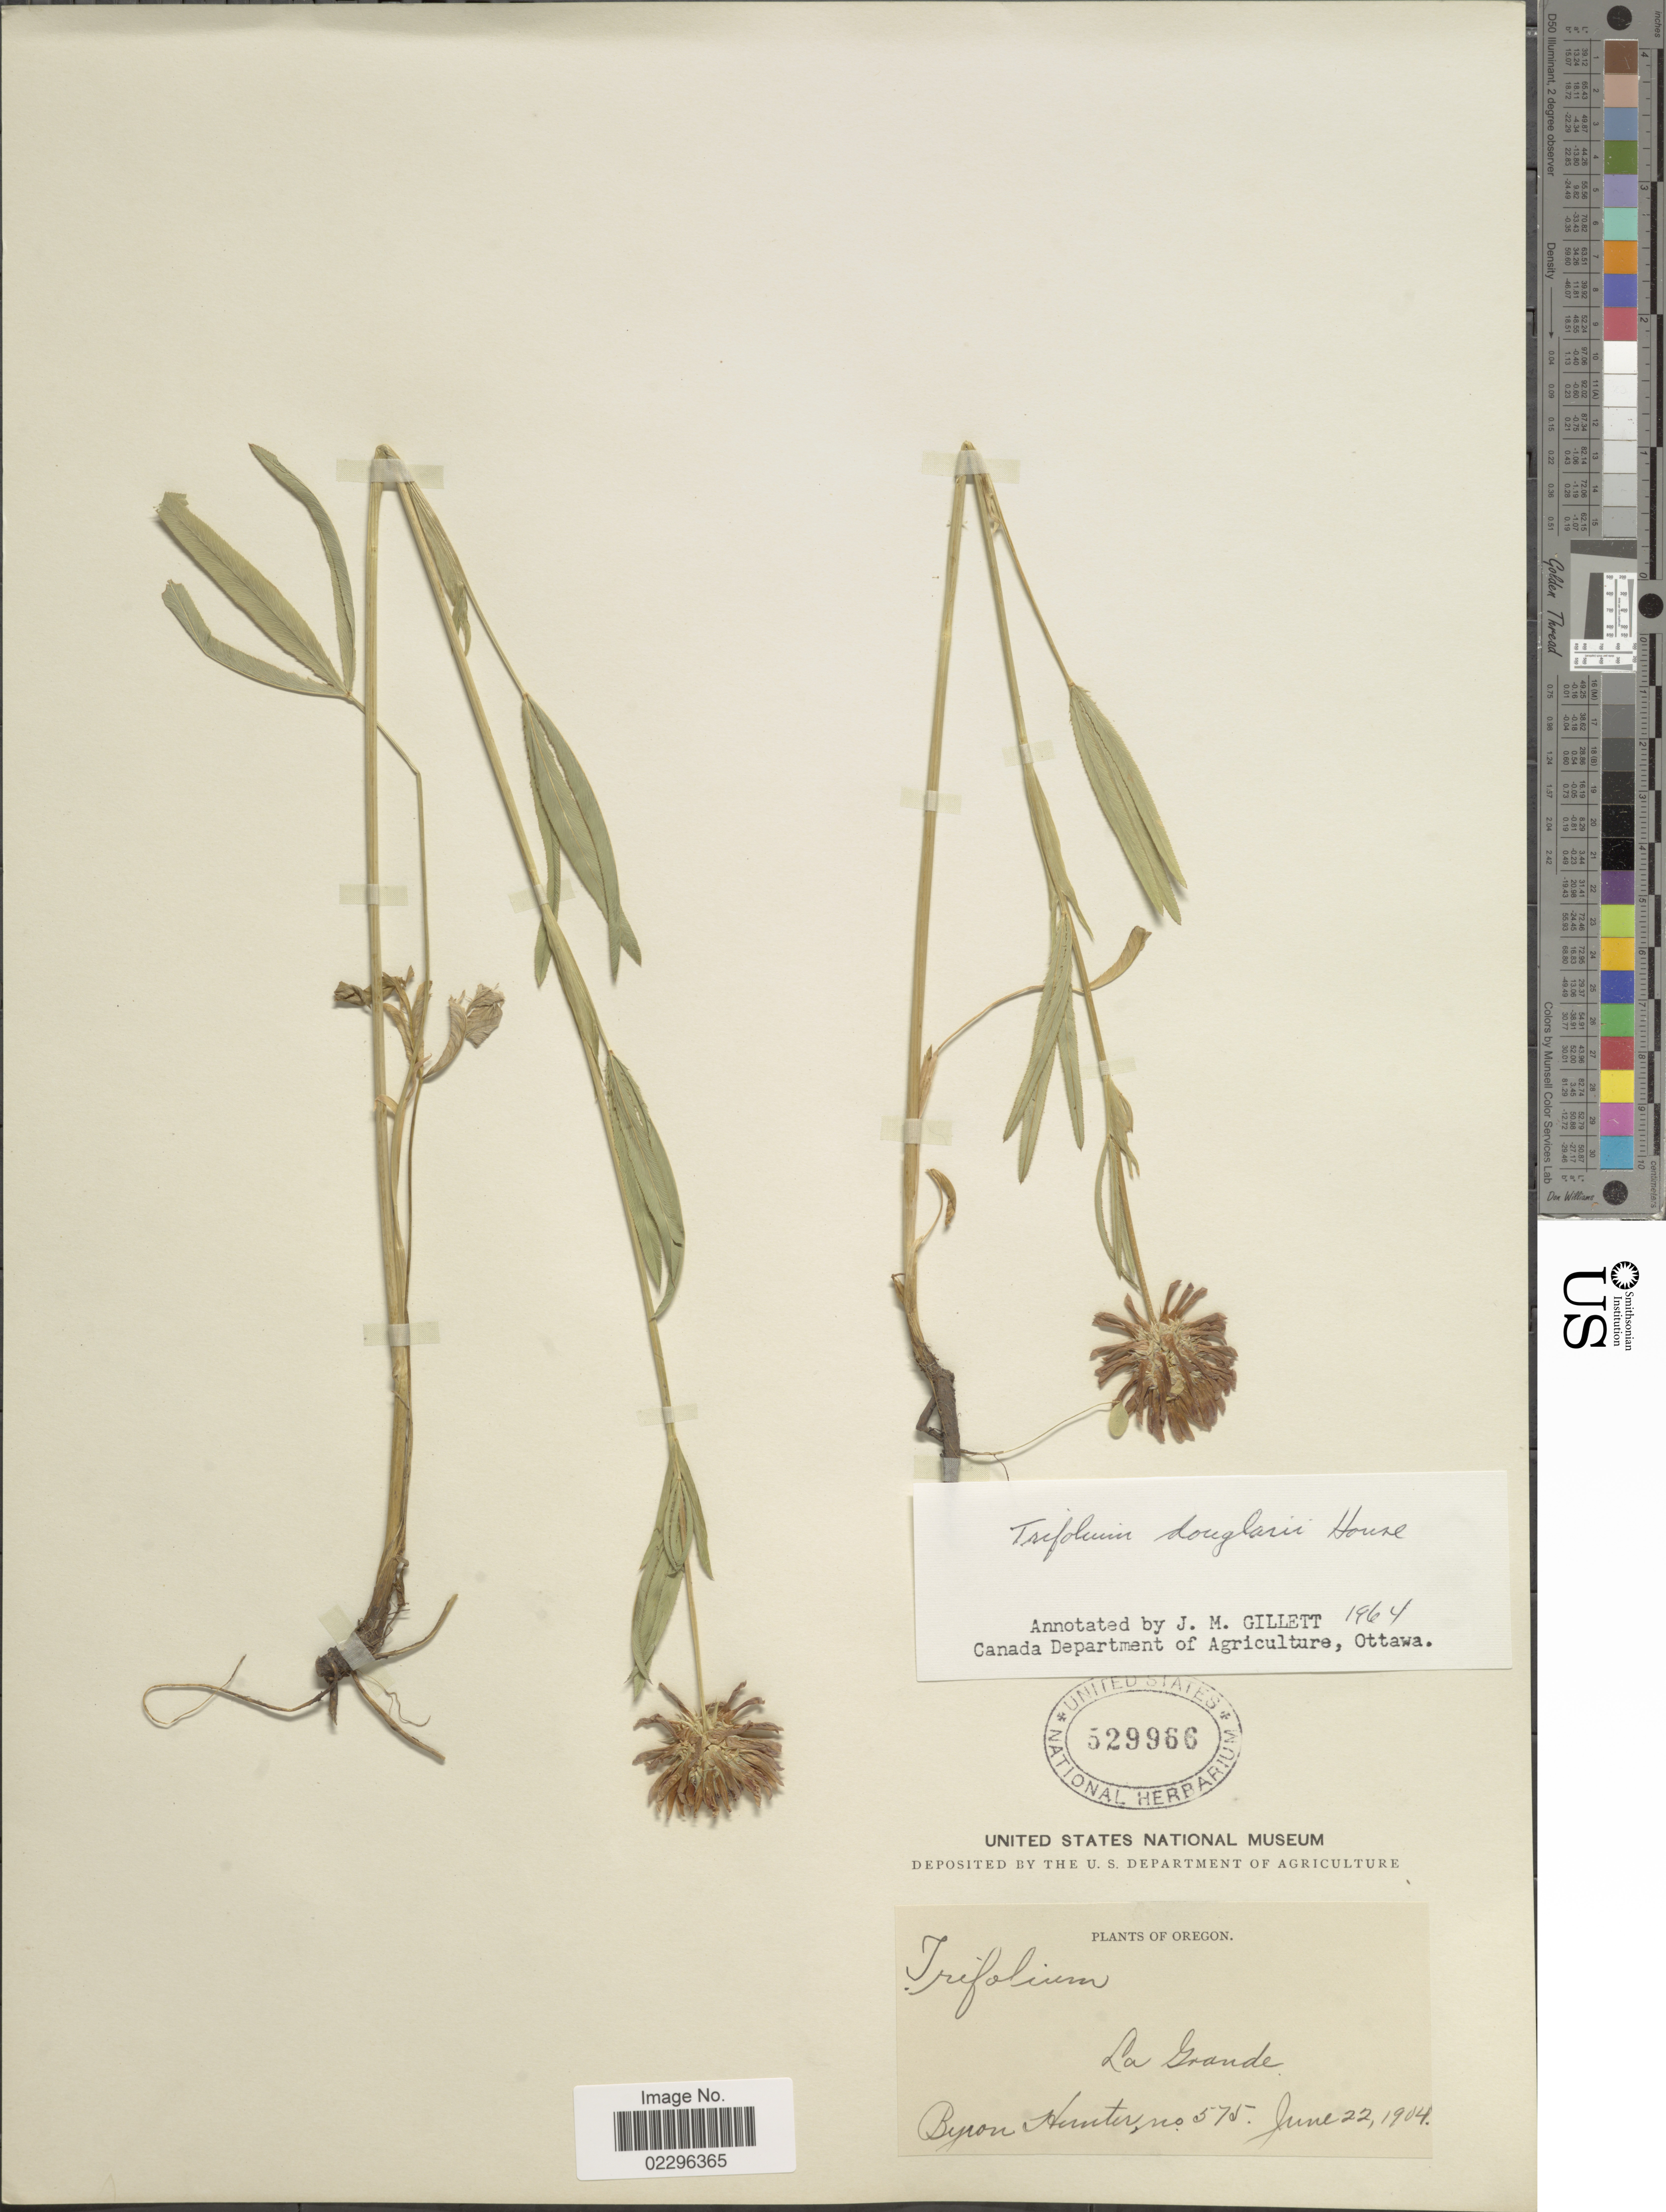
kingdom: Plantae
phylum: Tracheophyta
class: Magnoliopsida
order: Fabales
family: Fabaceae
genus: Trifolium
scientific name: Trifolium douglasii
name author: House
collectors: B. Hunter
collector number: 575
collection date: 1904-06-22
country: United States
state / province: Oregon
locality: La Grande.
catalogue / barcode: US 529966